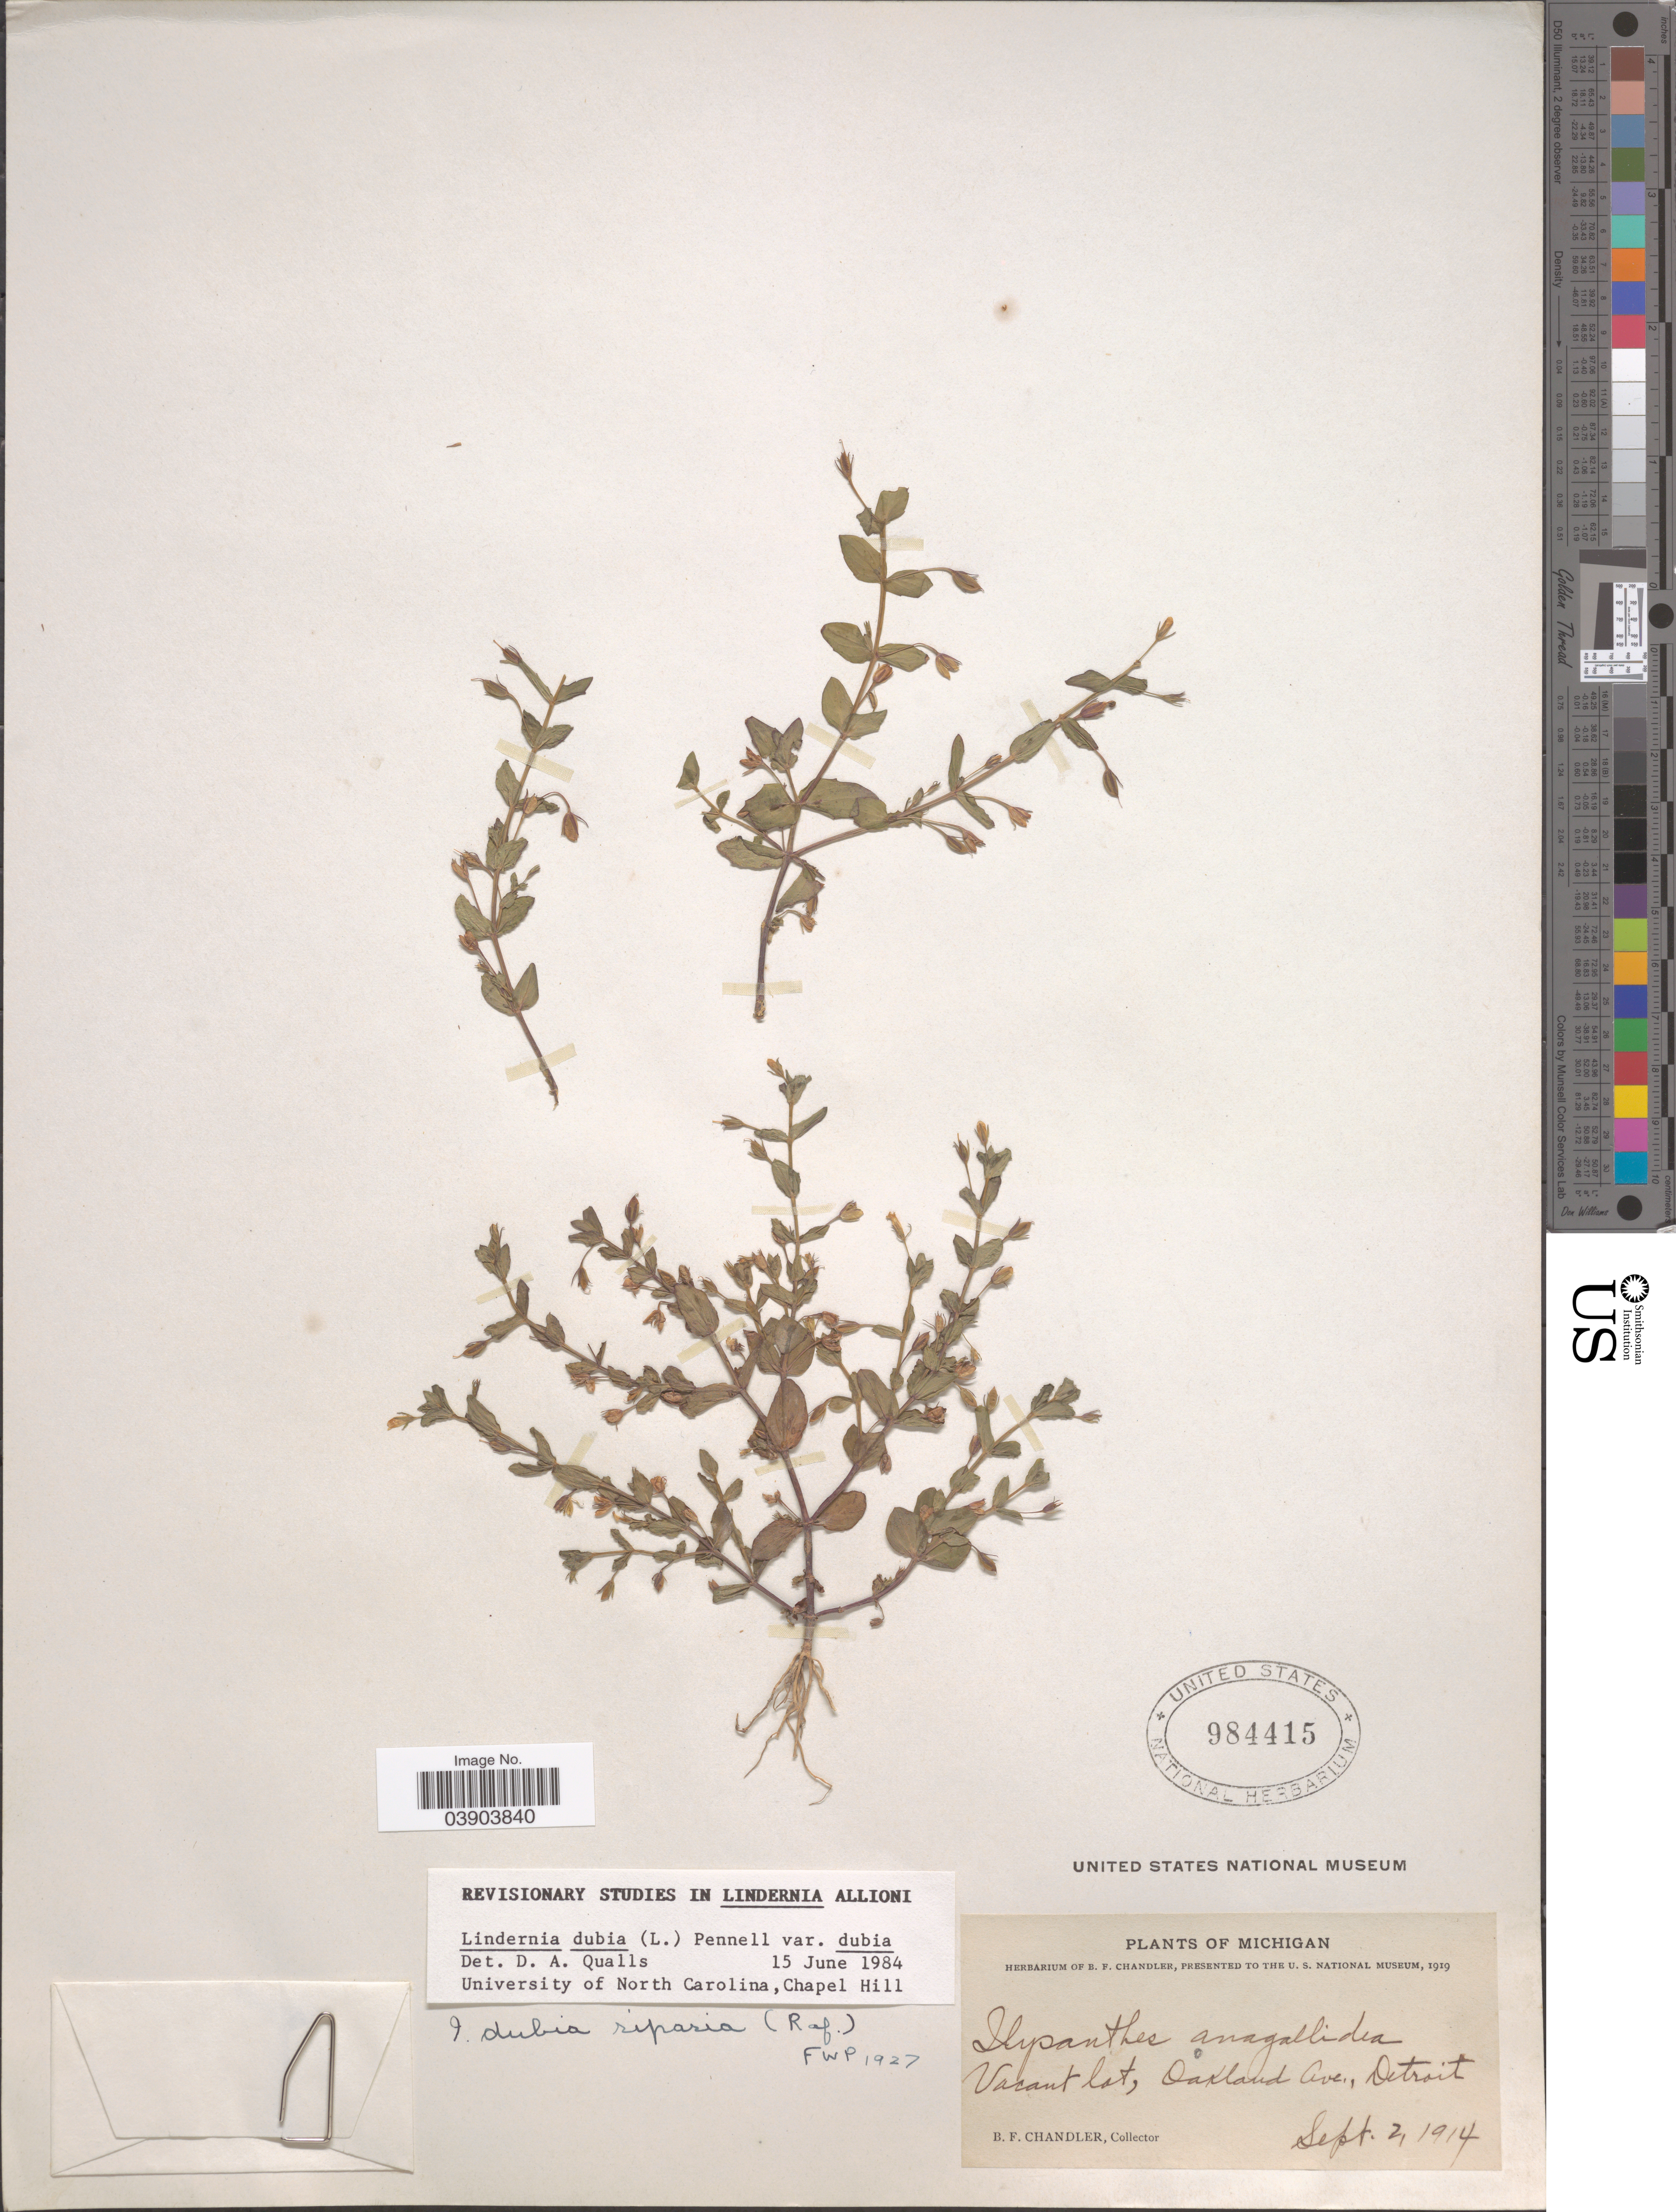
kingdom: Plantae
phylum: Tracheophyta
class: Magnoliopsida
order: Lamiales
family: Linderniaceae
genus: Lindernia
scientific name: Lindernia dubia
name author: (L.) Pennell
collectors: B. F. Chandler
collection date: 1914-09-02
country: United States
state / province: Michigan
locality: Vacant lot, Oakland Ave, Detroit.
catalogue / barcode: US 984415